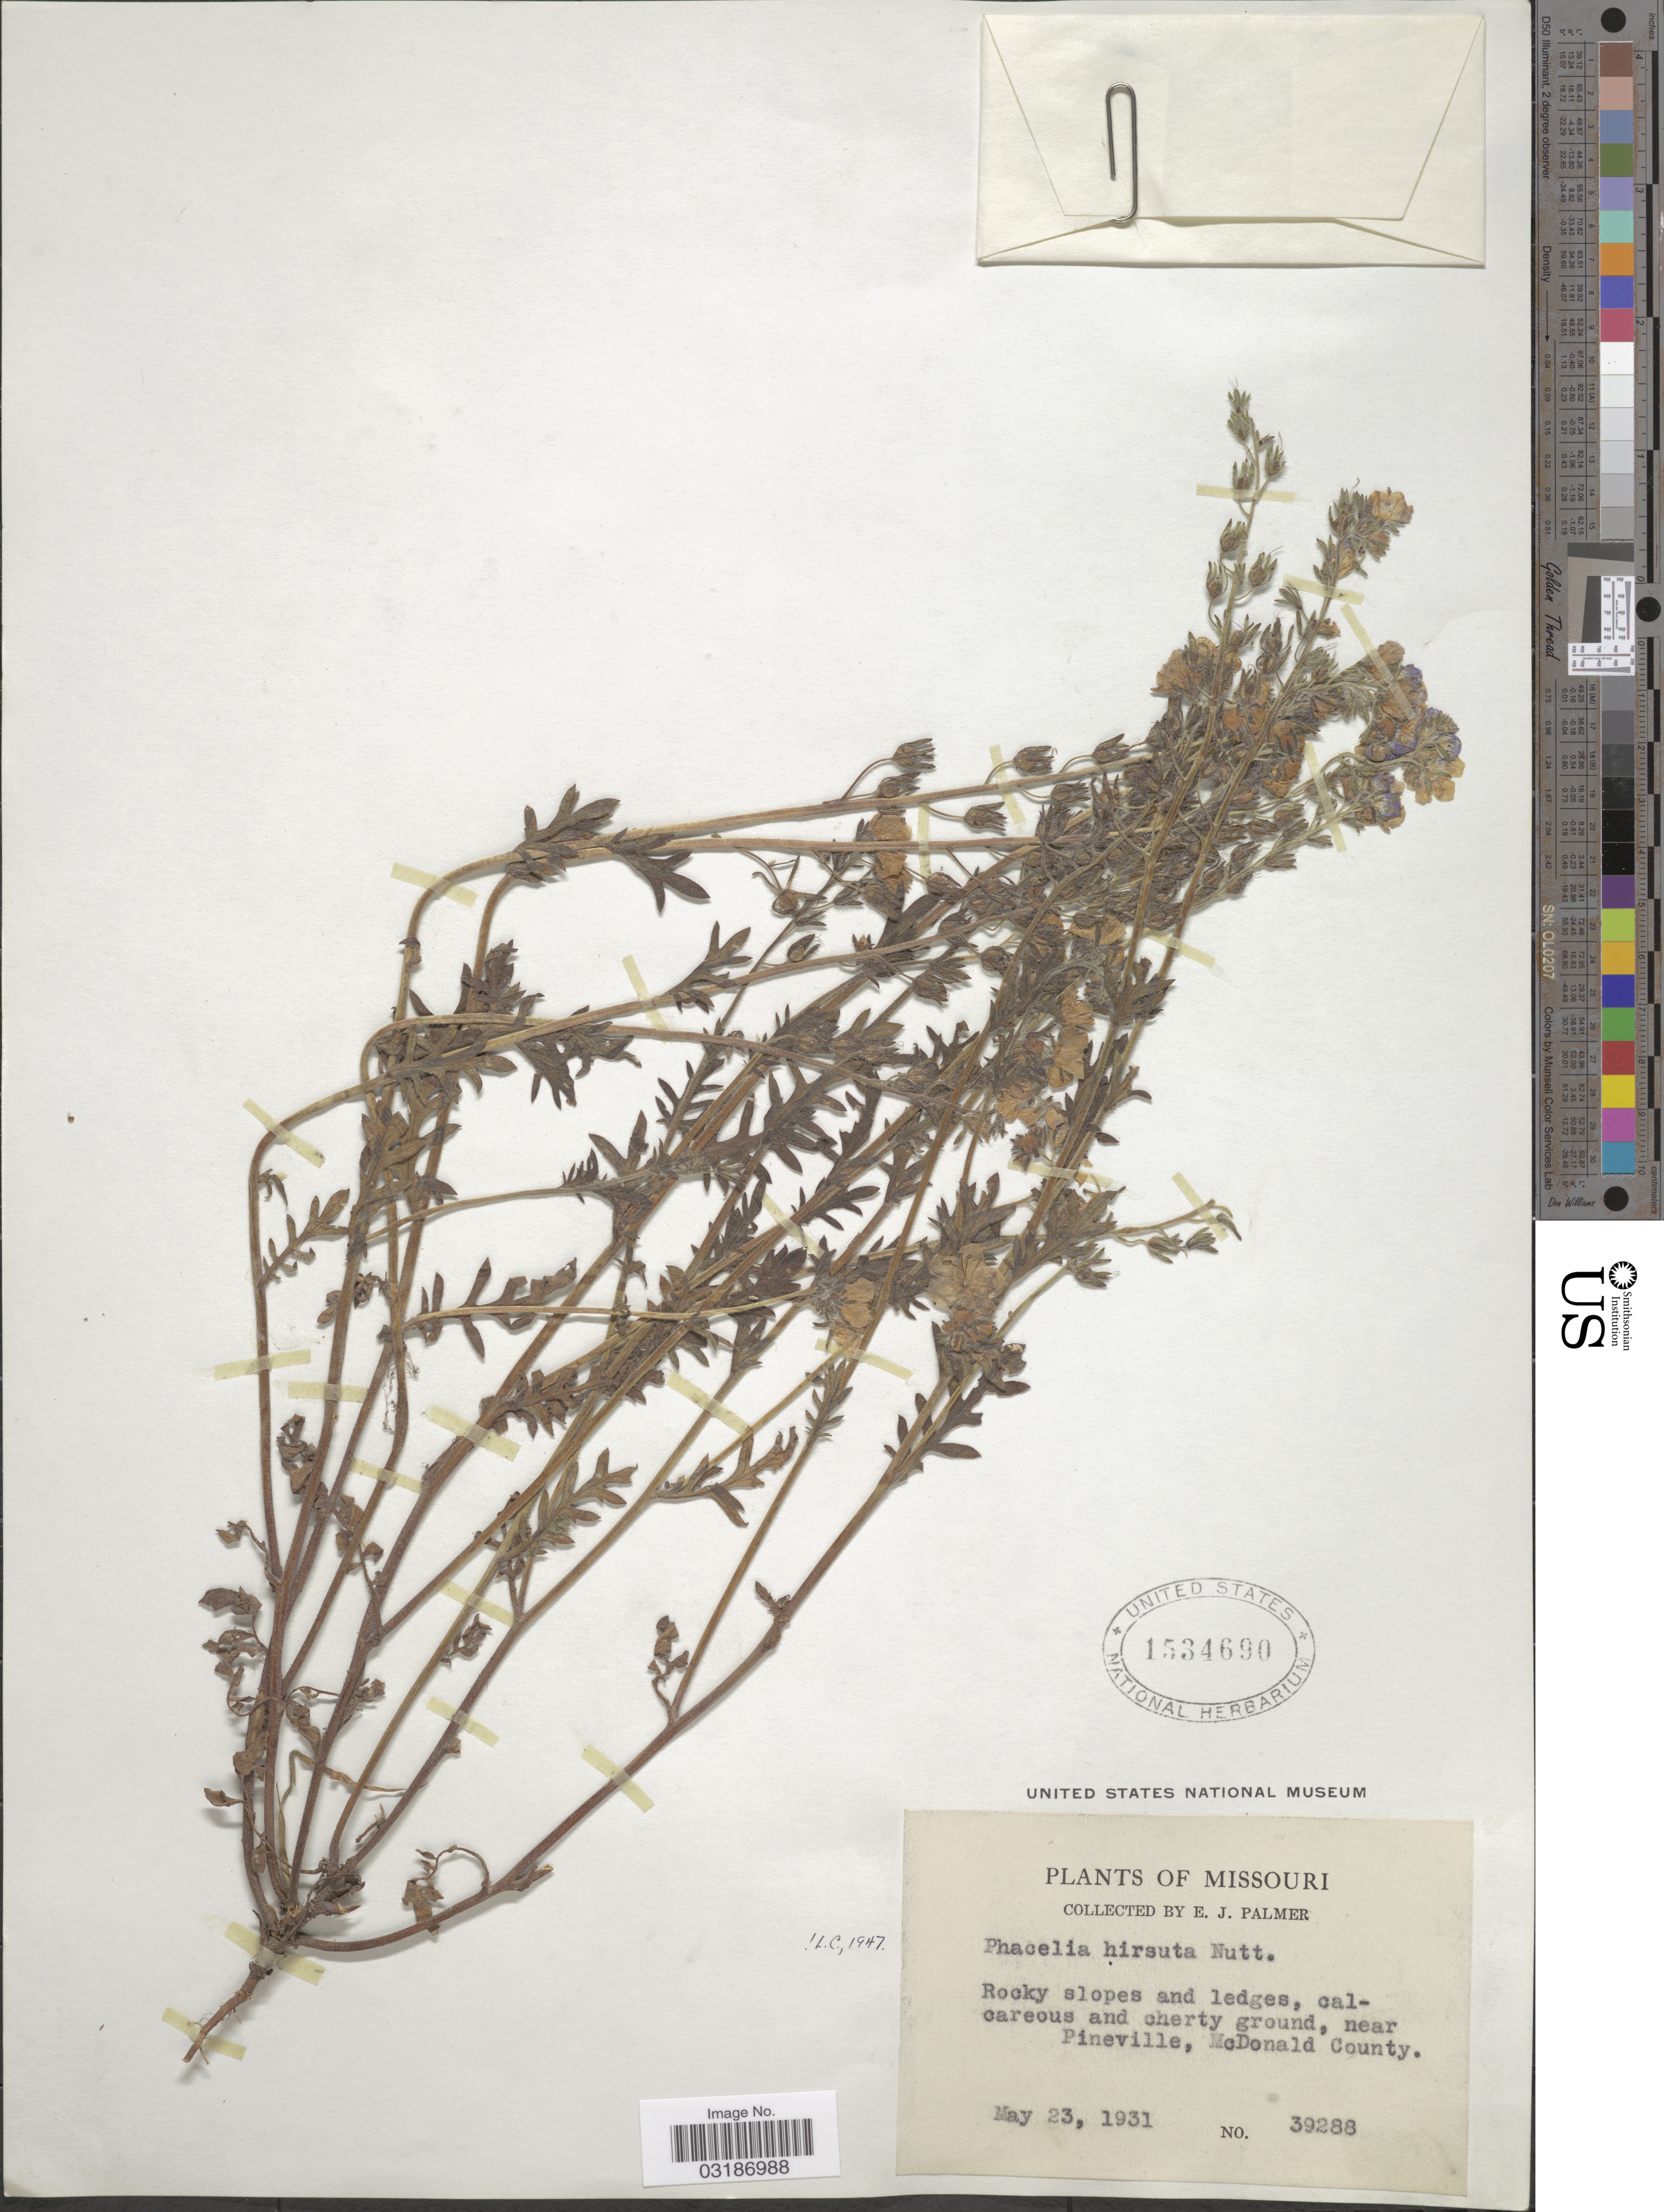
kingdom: Plantae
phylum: Tracheophyta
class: Magnoliopsida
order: Boraginales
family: Hydrophyllaceae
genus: Phacelia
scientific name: Phacelia hirsuta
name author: Nutt.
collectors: E. J. Palmer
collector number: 39288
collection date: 1931-05-23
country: United States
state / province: Missouri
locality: Near Pineville, McDonald County.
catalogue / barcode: US 1534690